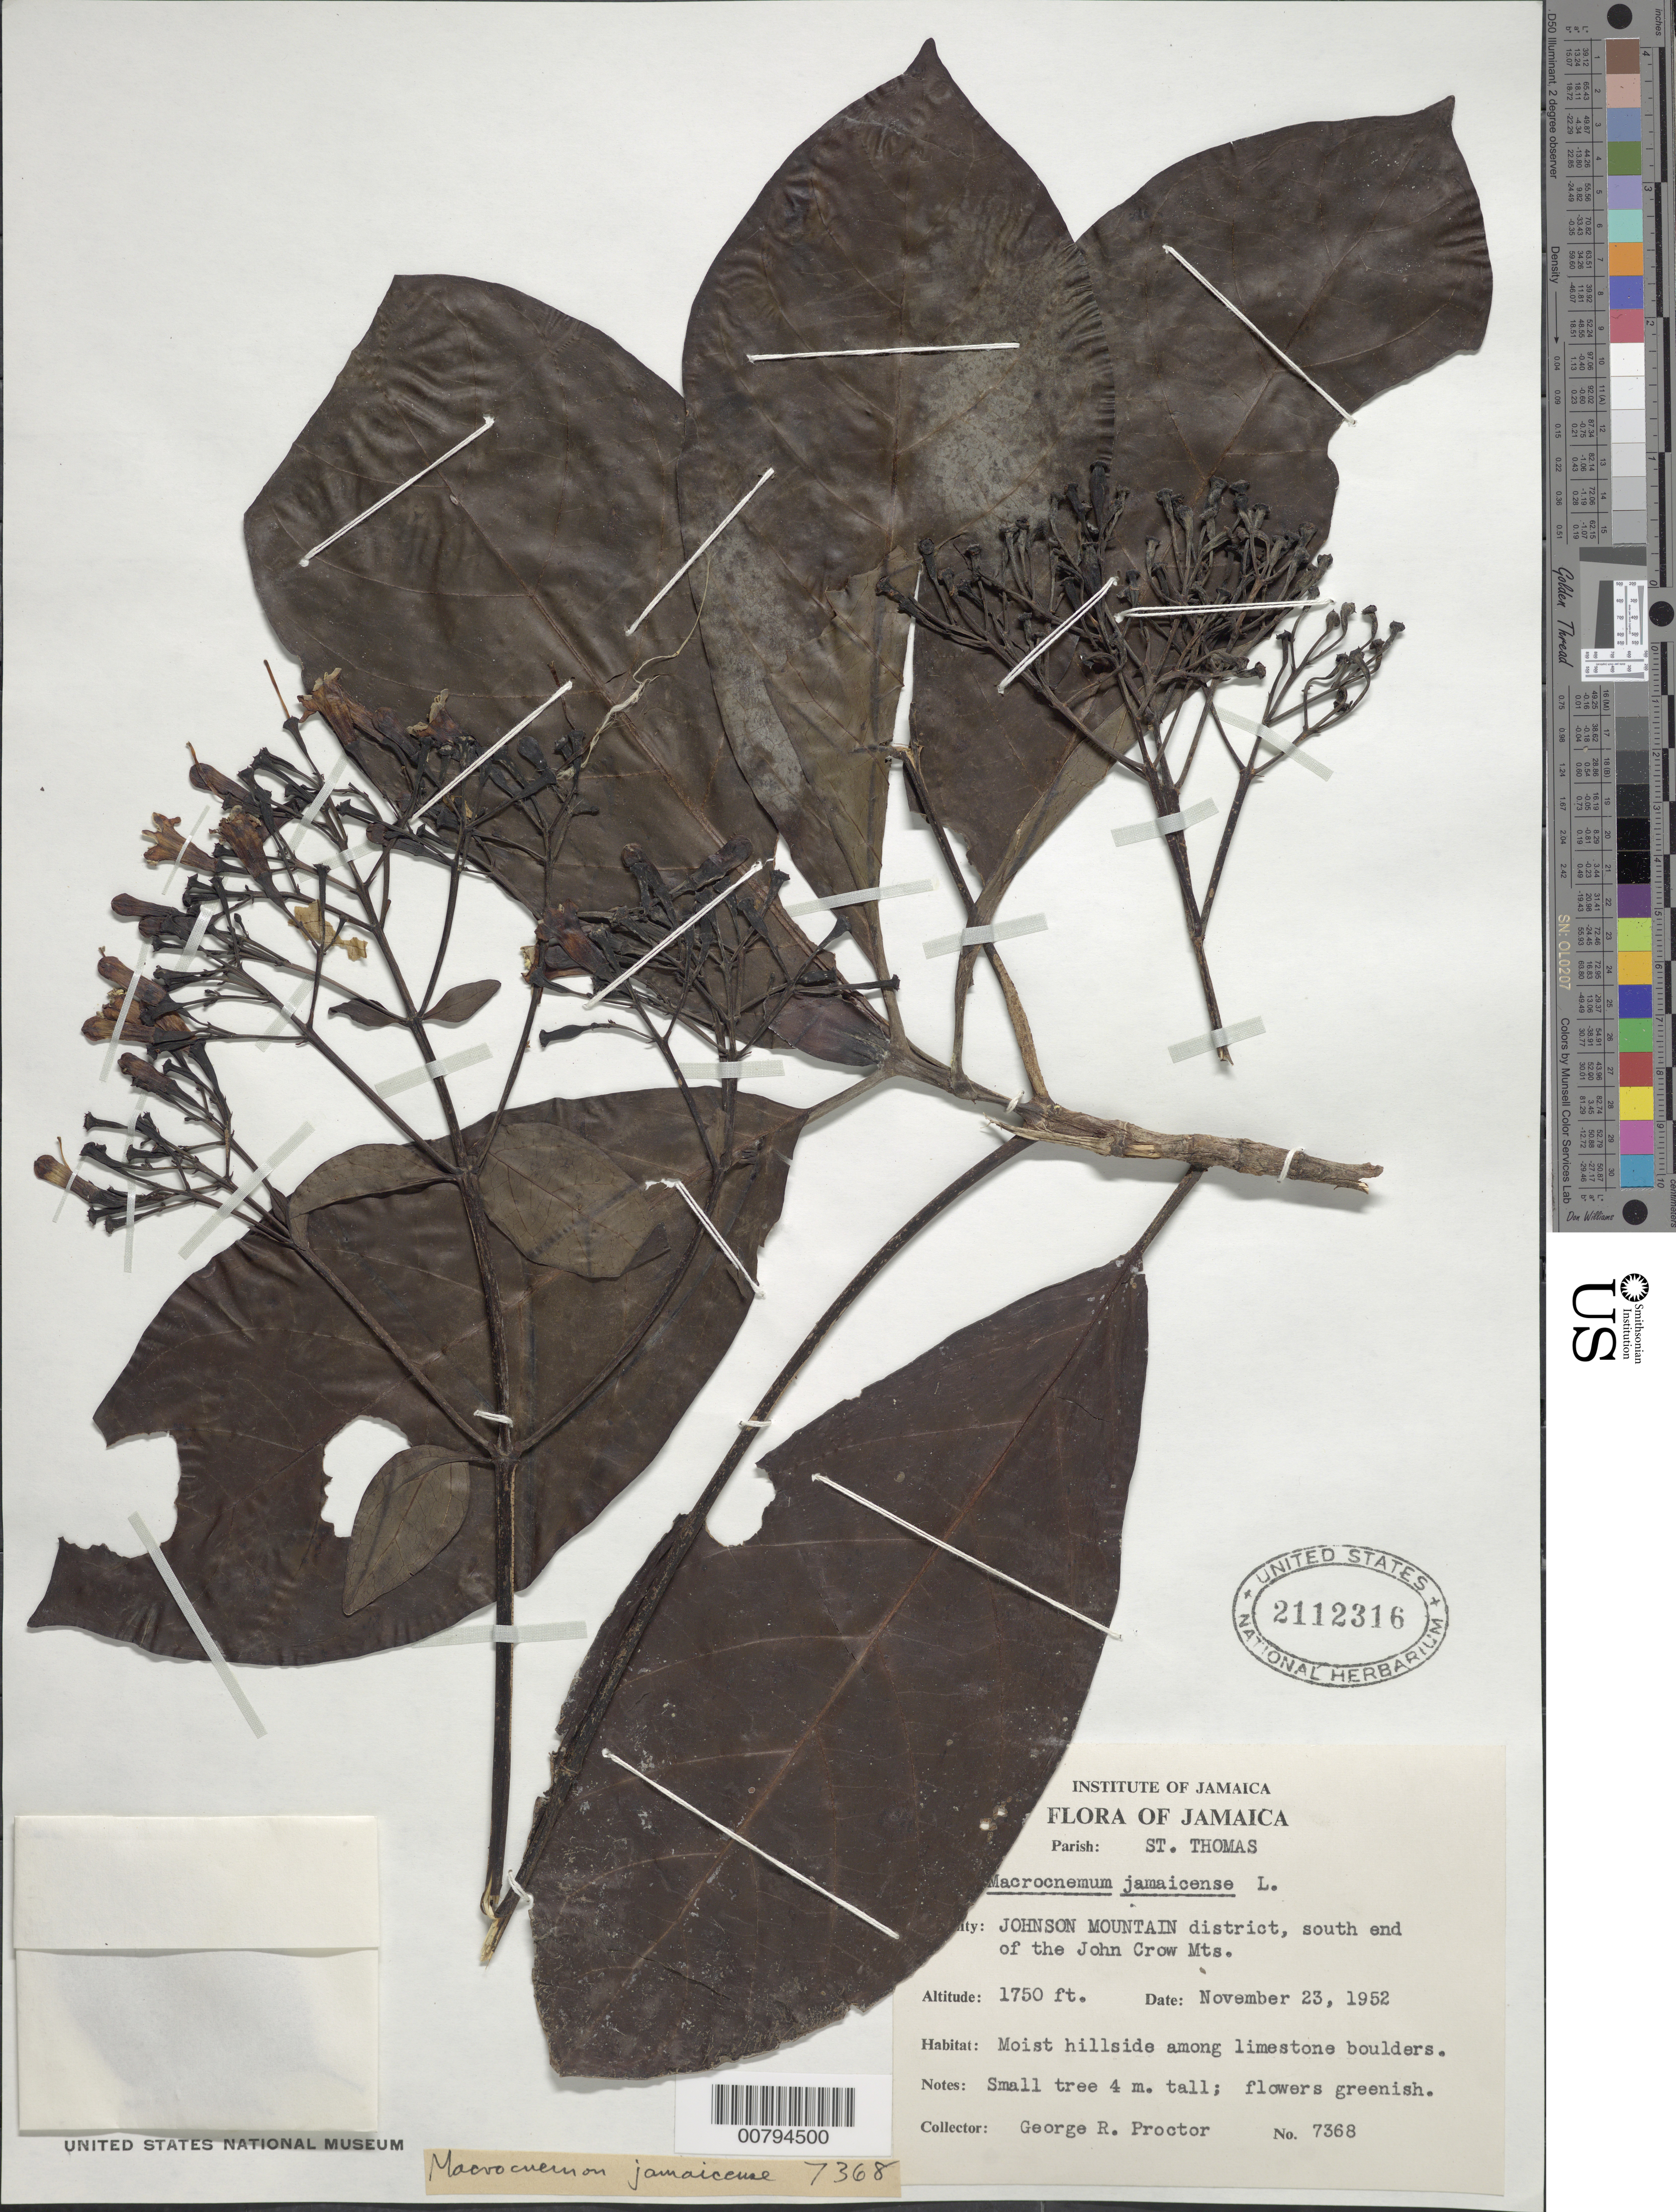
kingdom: Plantae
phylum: Tracheophyta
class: Magnoliopsida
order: Gentianales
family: Rubiaceae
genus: Macrocnemum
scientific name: Macrocnemum jamaicense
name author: L.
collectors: G. R. Proctor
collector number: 7368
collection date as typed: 23 Nov 1952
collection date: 1952-11-23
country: Jamaica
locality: Johnson Mountain Dist.; south end of the John Crow Mts.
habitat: Moist hillside among limestone boulders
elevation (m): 533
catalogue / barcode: US 2112316